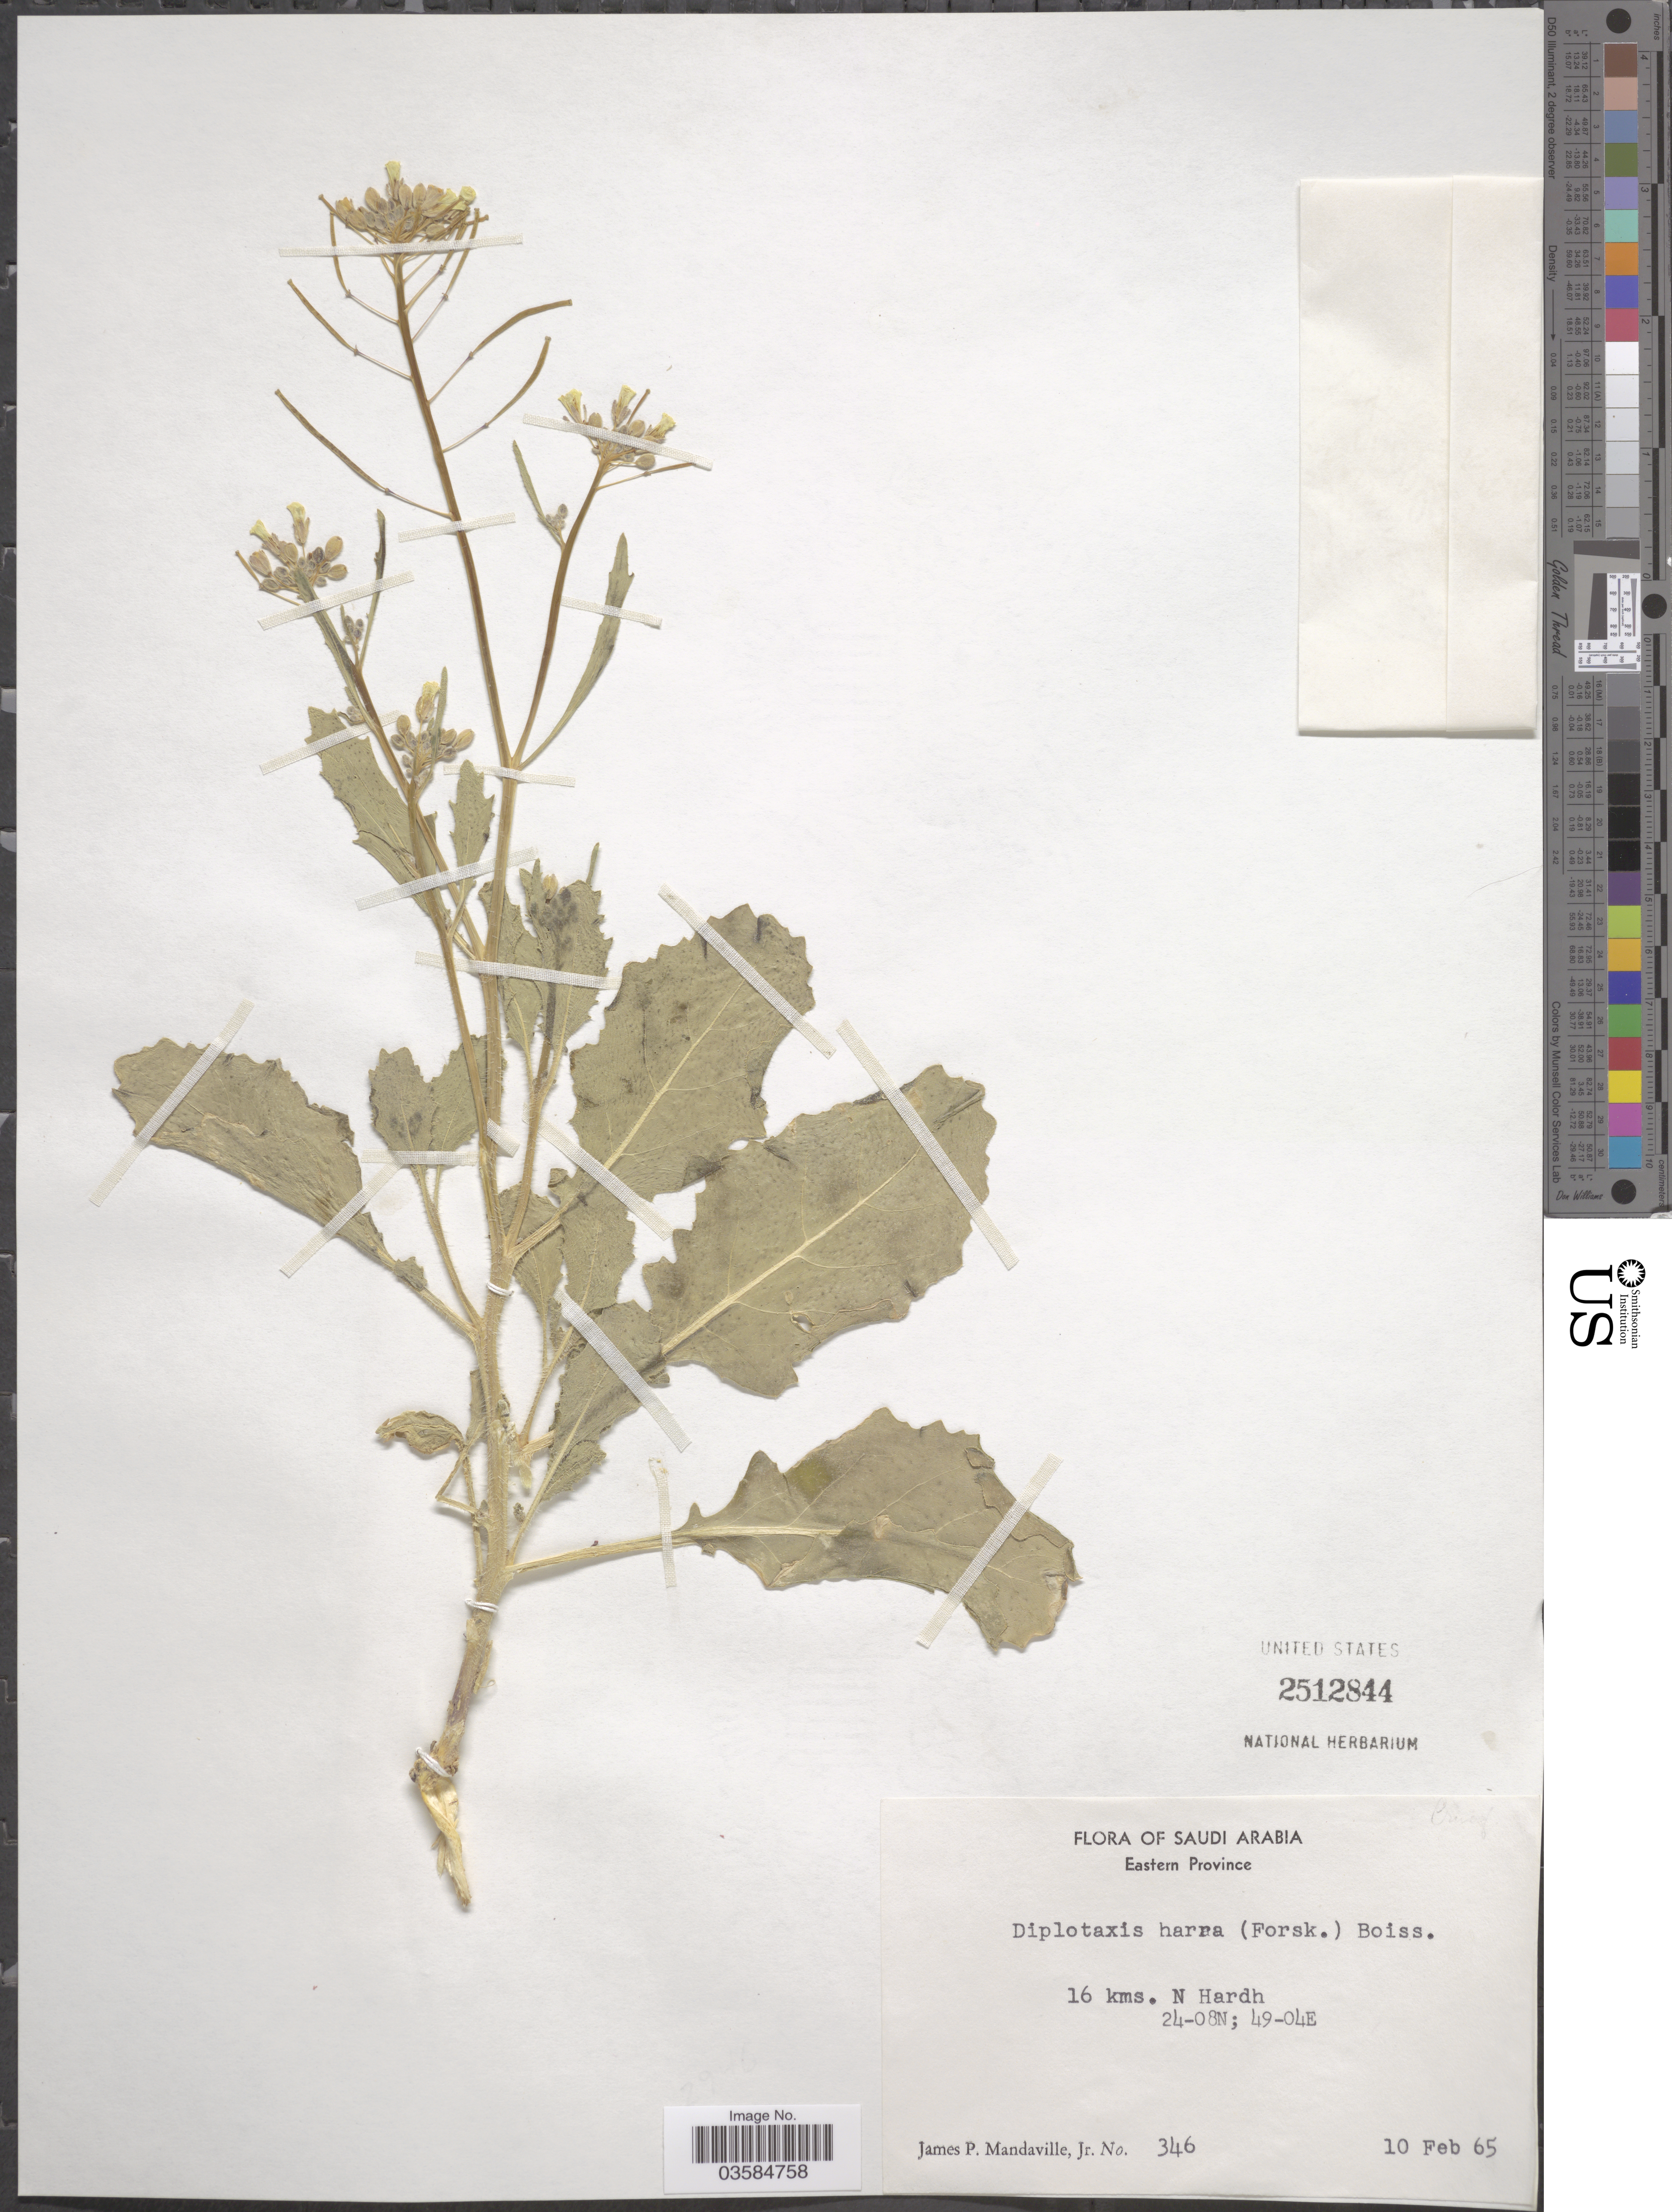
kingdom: Plantae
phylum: Tracheophyta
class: Magnoliopsida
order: Brassicales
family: Brassicaceae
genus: Diplotaxis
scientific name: Diplotaxis harra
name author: Boiss.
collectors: J. Mandaville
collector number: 346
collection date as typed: Transcribed d/m/y: 10/2/65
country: Saudi Arabia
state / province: Ash Sharqiyah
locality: Eastern Province. 16 kms. N Hardh.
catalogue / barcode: US 2512844